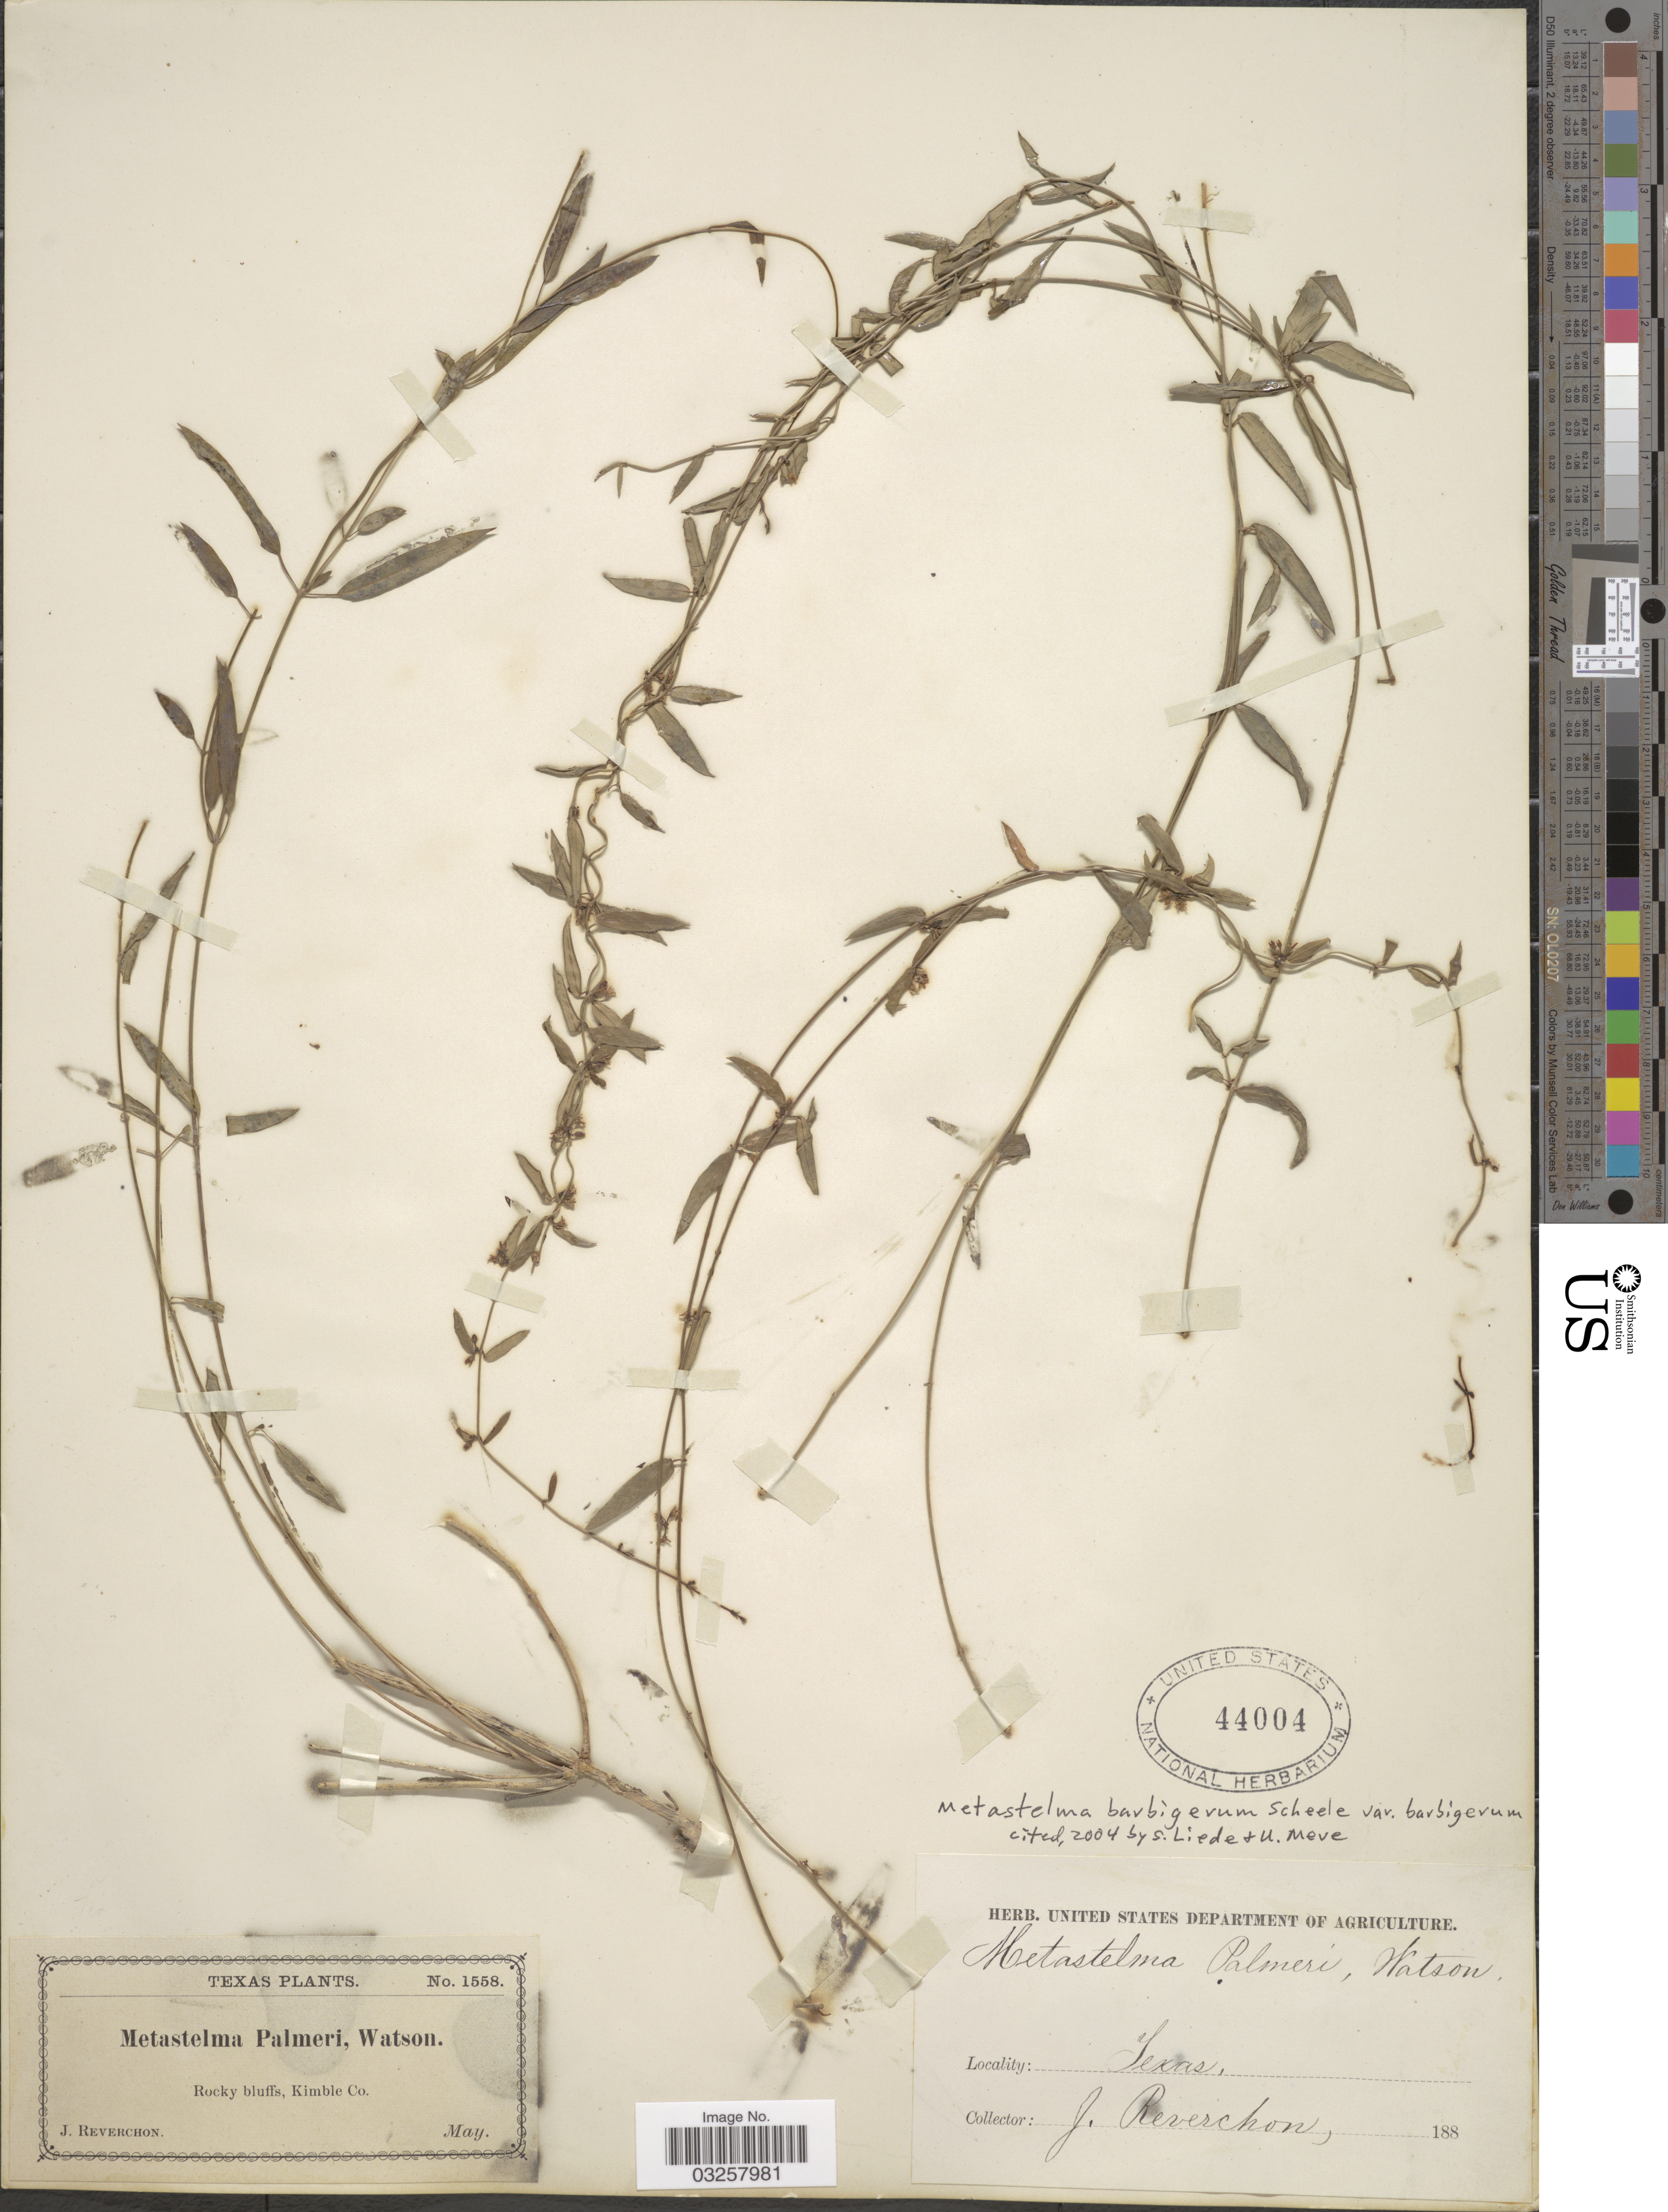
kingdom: Plantae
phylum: Tracheophyta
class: Magnoliopsida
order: Gentianales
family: Apocynaceae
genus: Metastelma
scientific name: Metastelma barbigerum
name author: Scheele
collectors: J. Reverchon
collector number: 1558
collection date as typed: May 188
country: United States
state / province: Texas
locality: Rocky bluffs, Kimble Co.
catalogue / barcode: US 44004